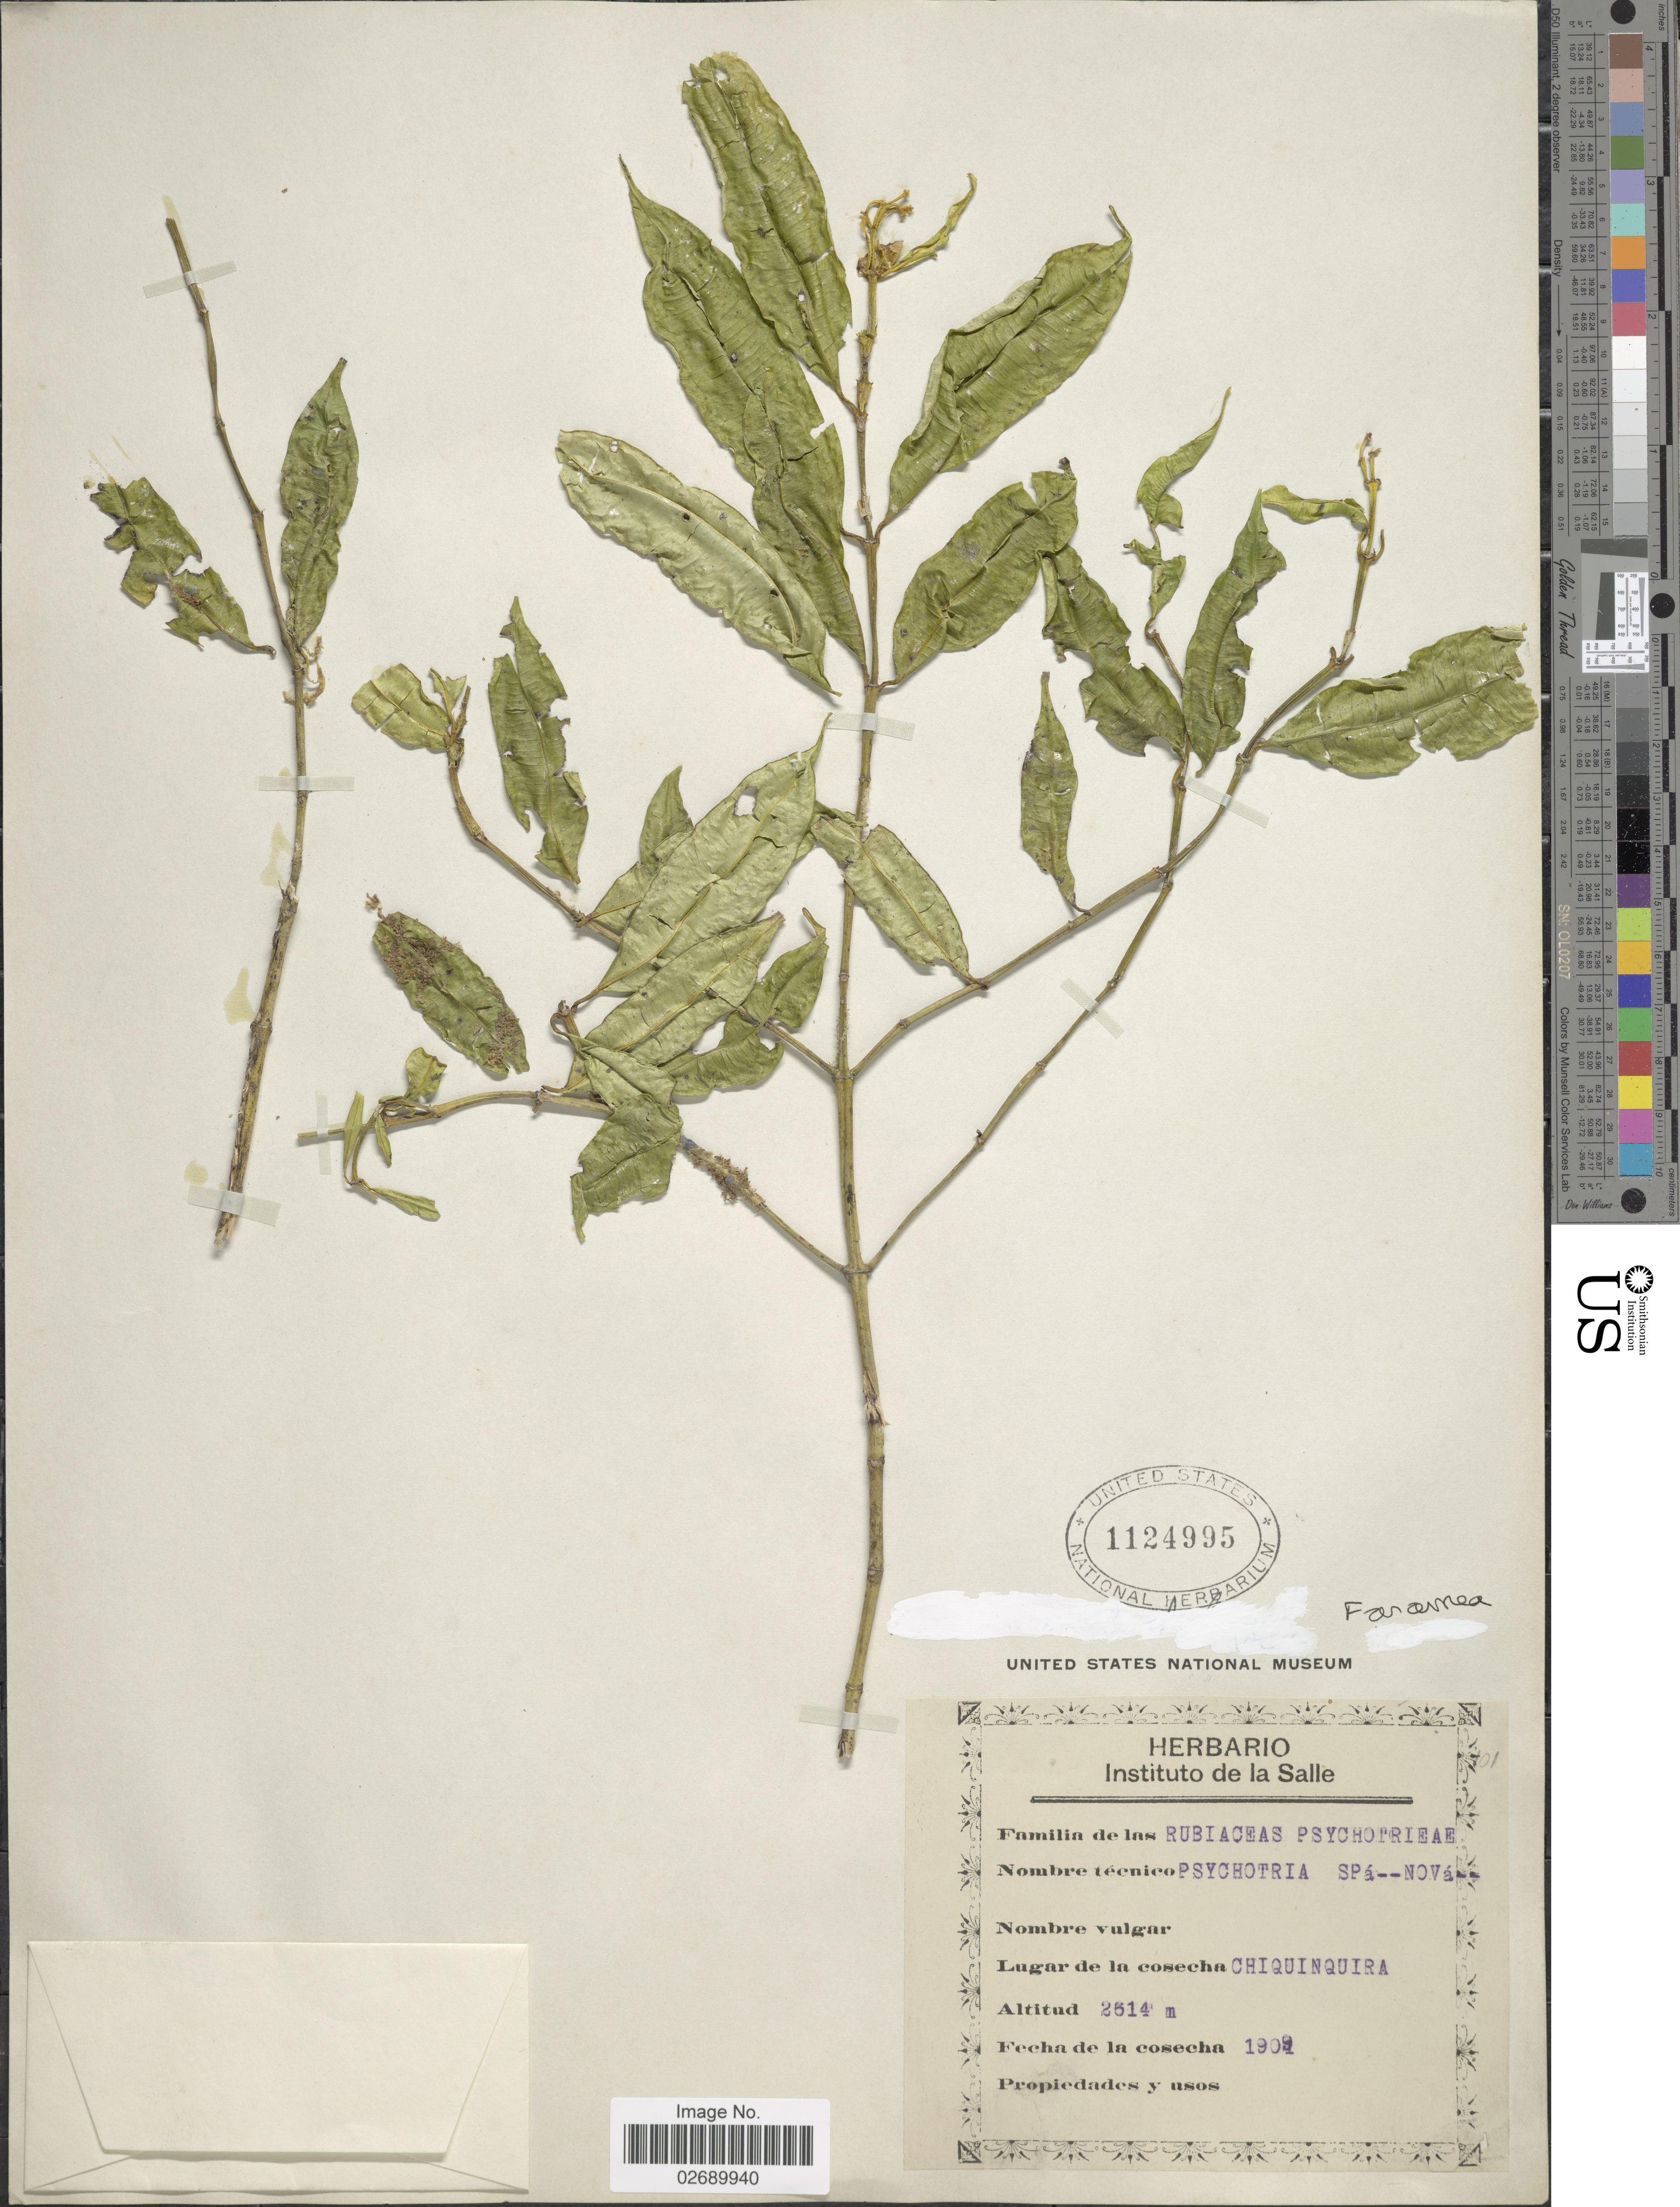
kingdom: Plantae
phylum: Tracheophyta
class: Magnoliopsida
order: Gentianales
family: Rubiaceae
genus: Faramea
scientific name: Faramea sp.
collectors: ex herb. Instituto de la Salle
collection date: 1909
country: Colombia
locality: Chiquinquira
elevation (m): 2614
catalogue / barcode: US 1124995